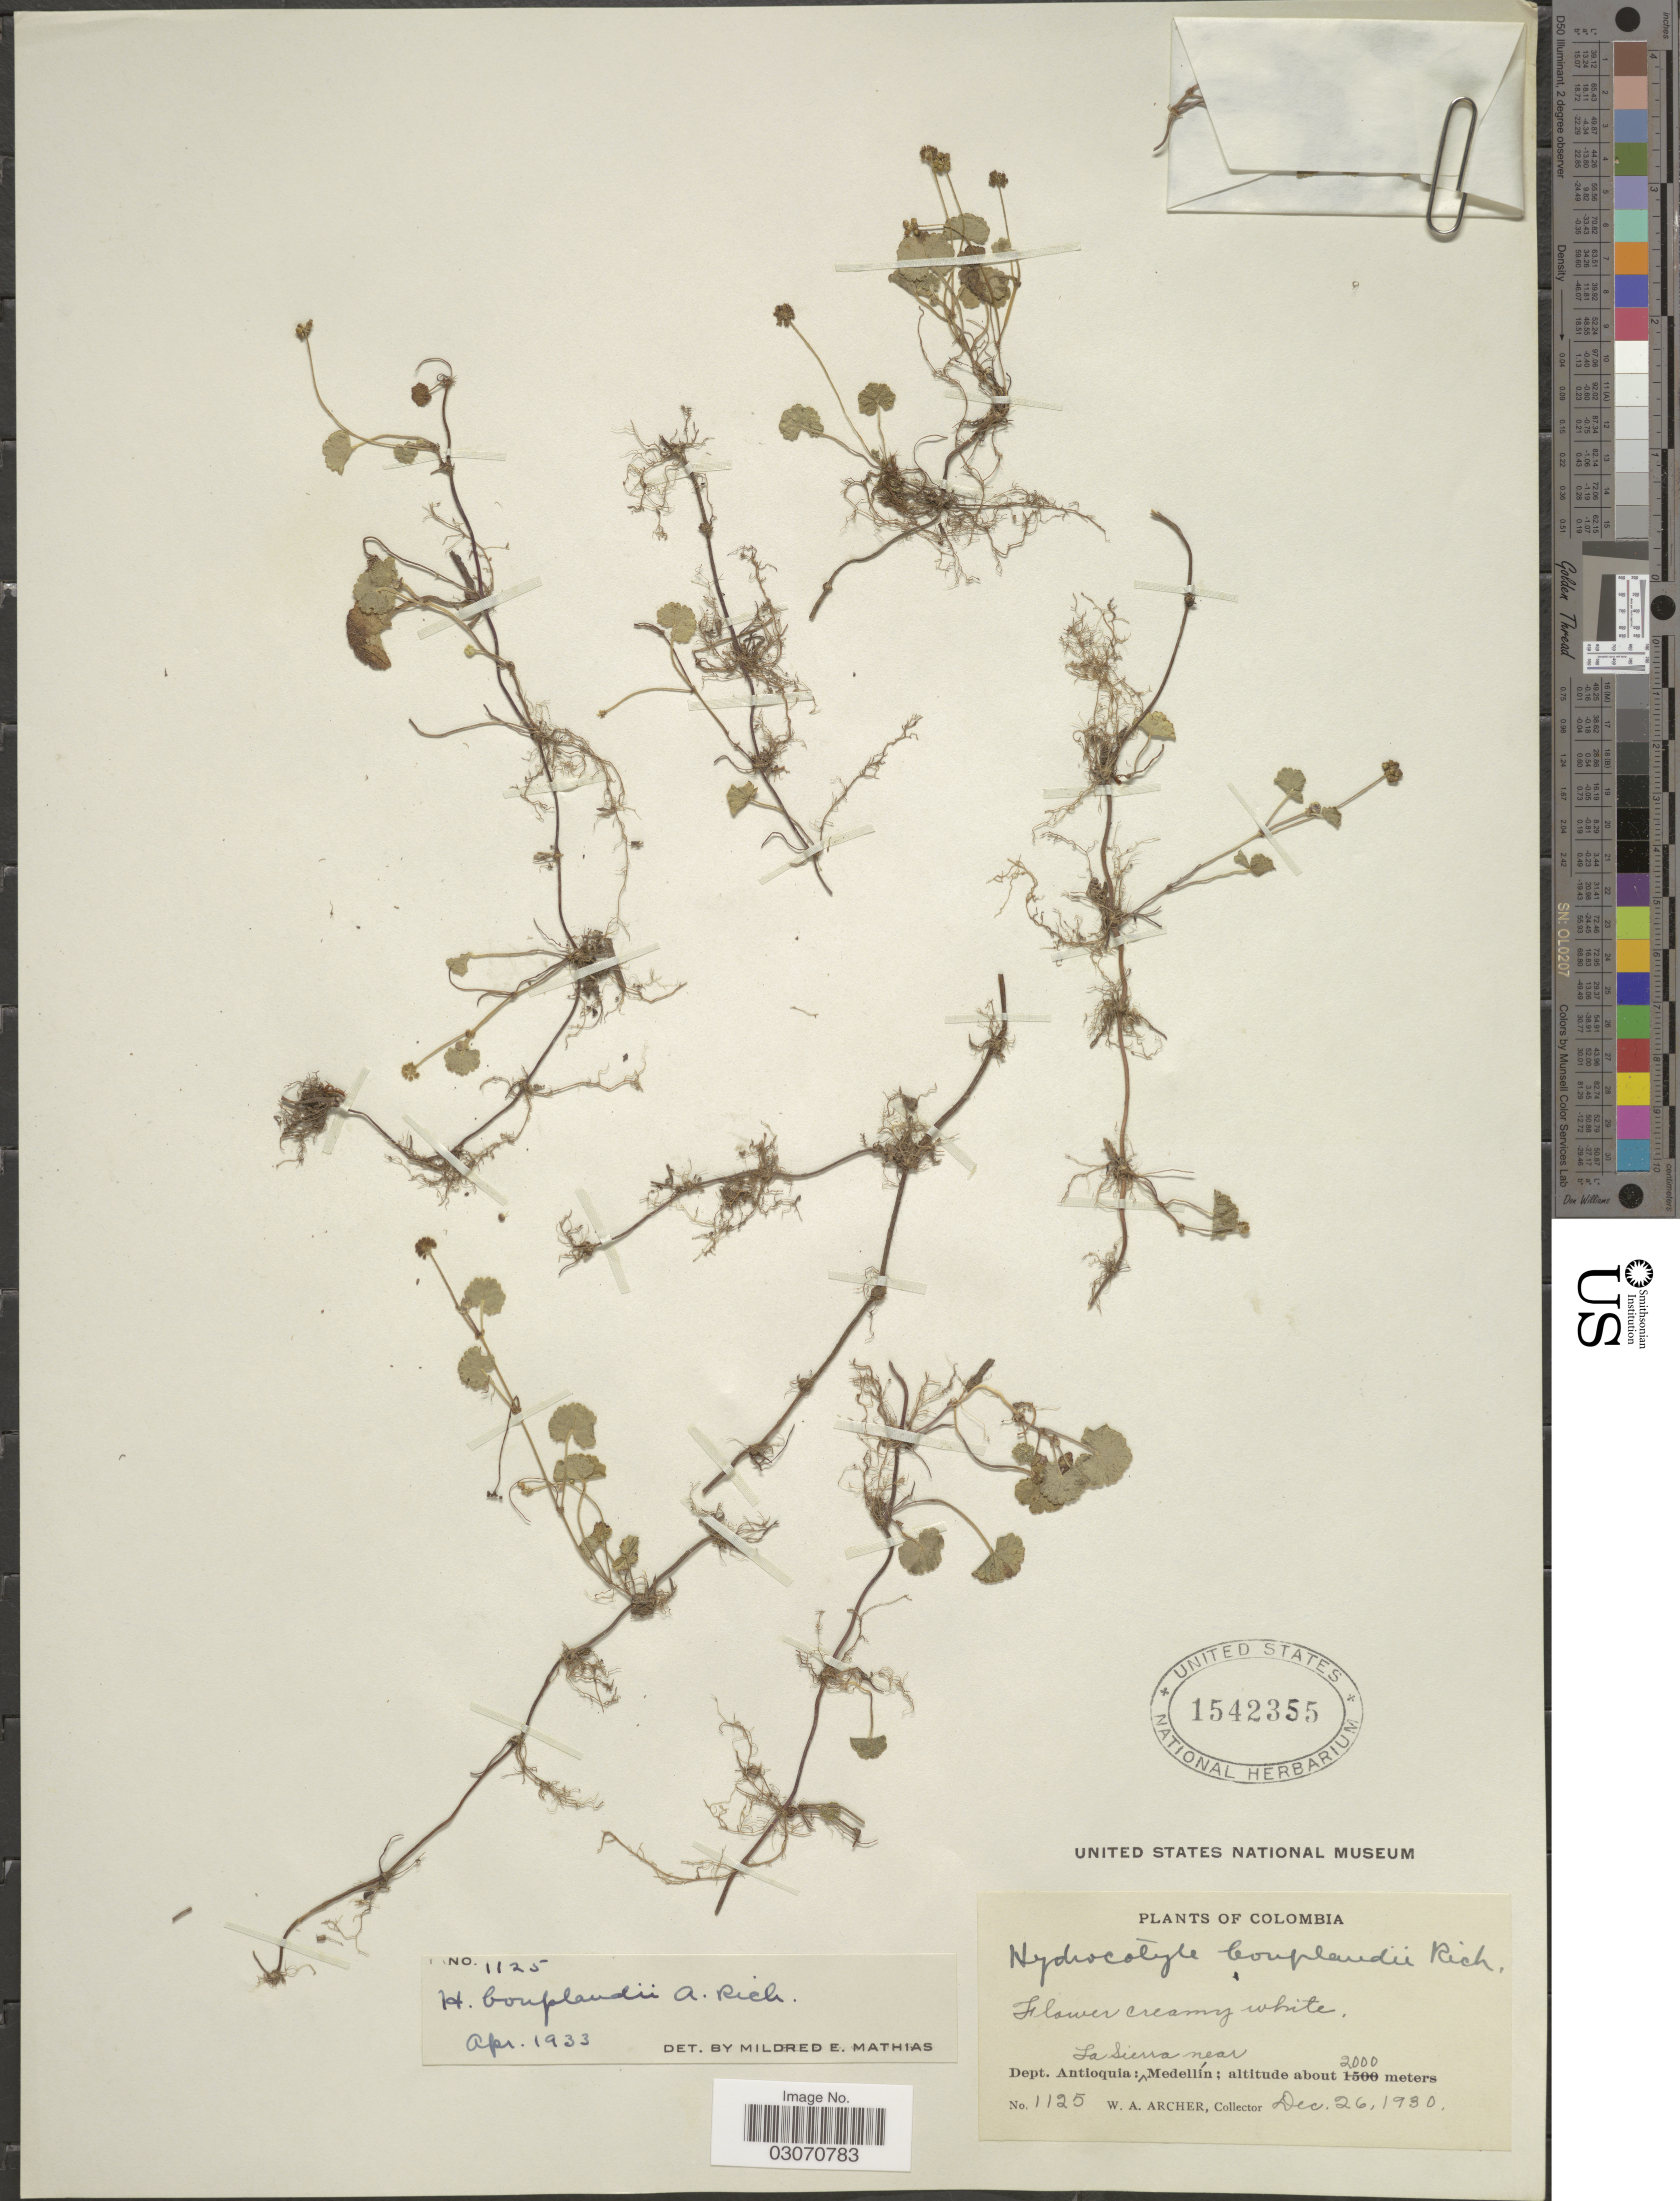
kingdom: Plantae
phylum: Tracheophyta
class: Magnoliopsida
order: Apiales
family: Araliaceae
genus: Hydrocotyle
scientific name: Hydrocotyle bonplandii var. bonplandii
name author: A. Rich.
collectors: W. Archer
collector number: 1125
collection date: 1930-12-26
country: Colombia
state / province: Antioquia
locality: Dept. Antioquia: La Sierra near Medellin.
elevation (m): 2000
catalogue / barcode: US 1542355